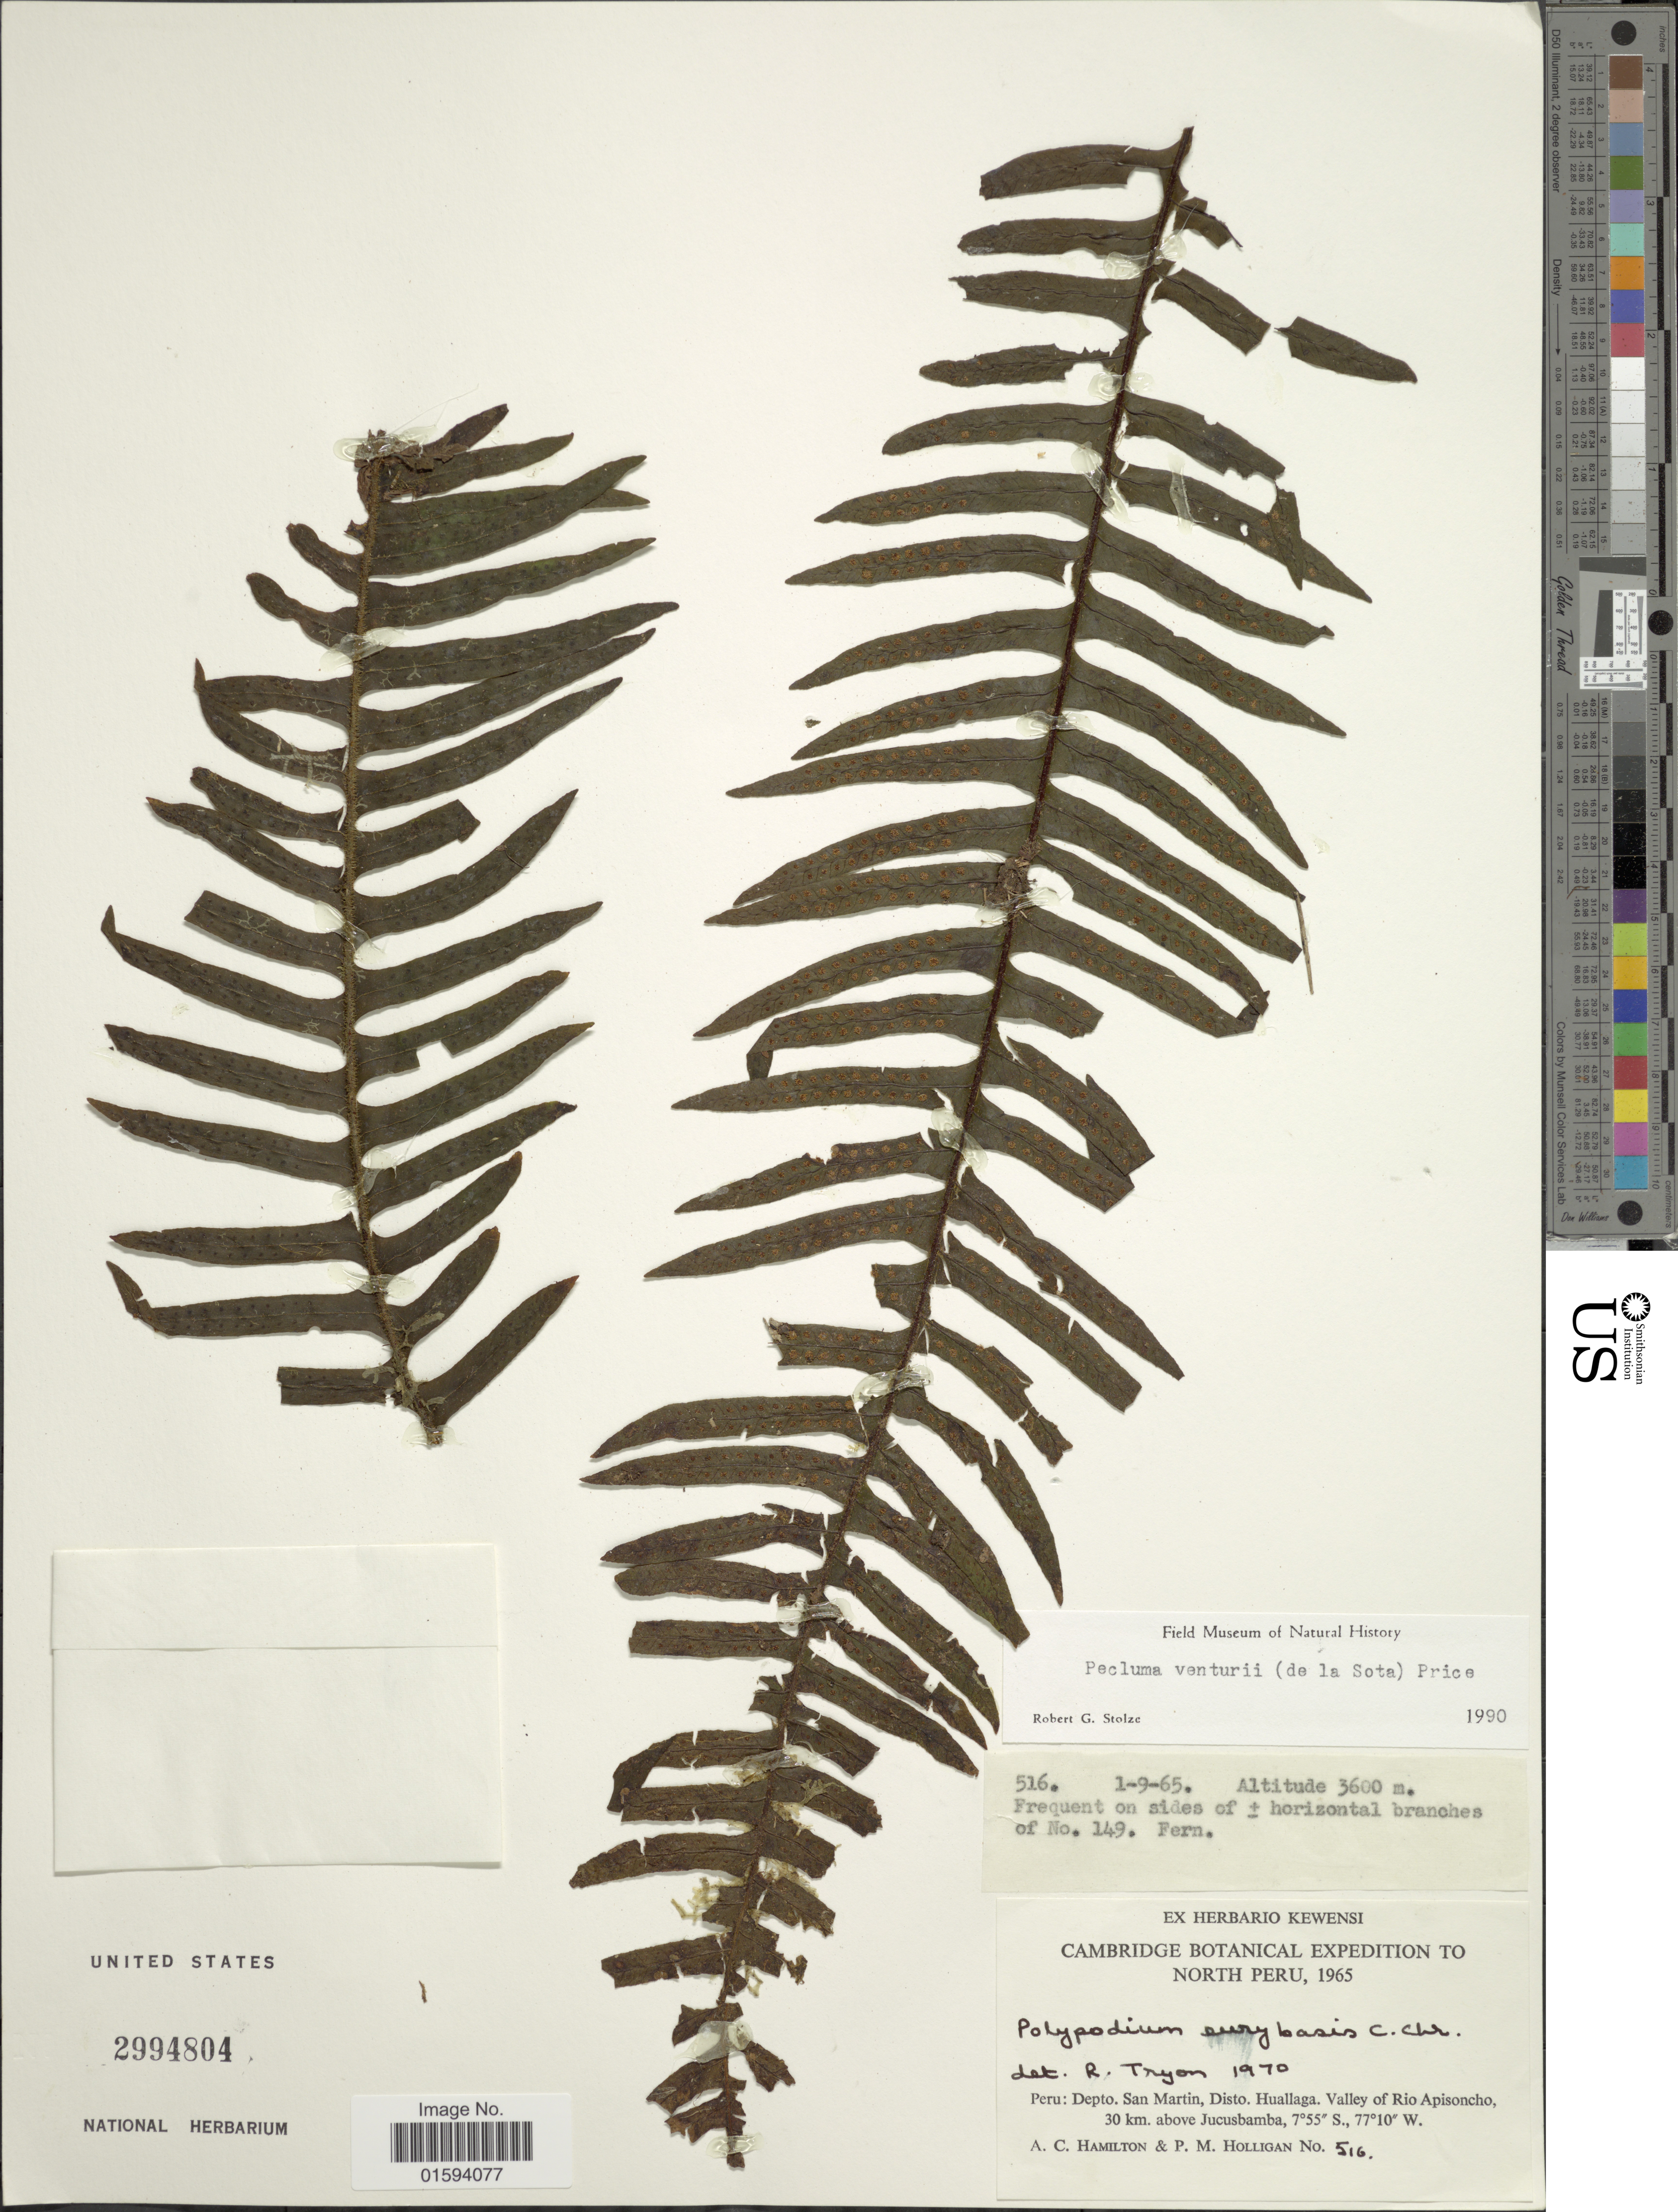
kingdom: Plantae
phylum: Tracheophyta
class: Polypodiopsida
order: Polypodiales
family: Polypodiaceae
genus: Pecluma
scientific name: Pecluma venturii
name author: (de la Sota) M.G. Price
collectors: A. Hamilton & P. Holligan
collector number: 516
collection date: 1965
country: Peru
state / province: San Martín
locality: North Peru, Dsto. Huallaga, Valley of Rio Apisoncho, 30 km. above Jucusbamba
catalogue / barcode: US 2994804